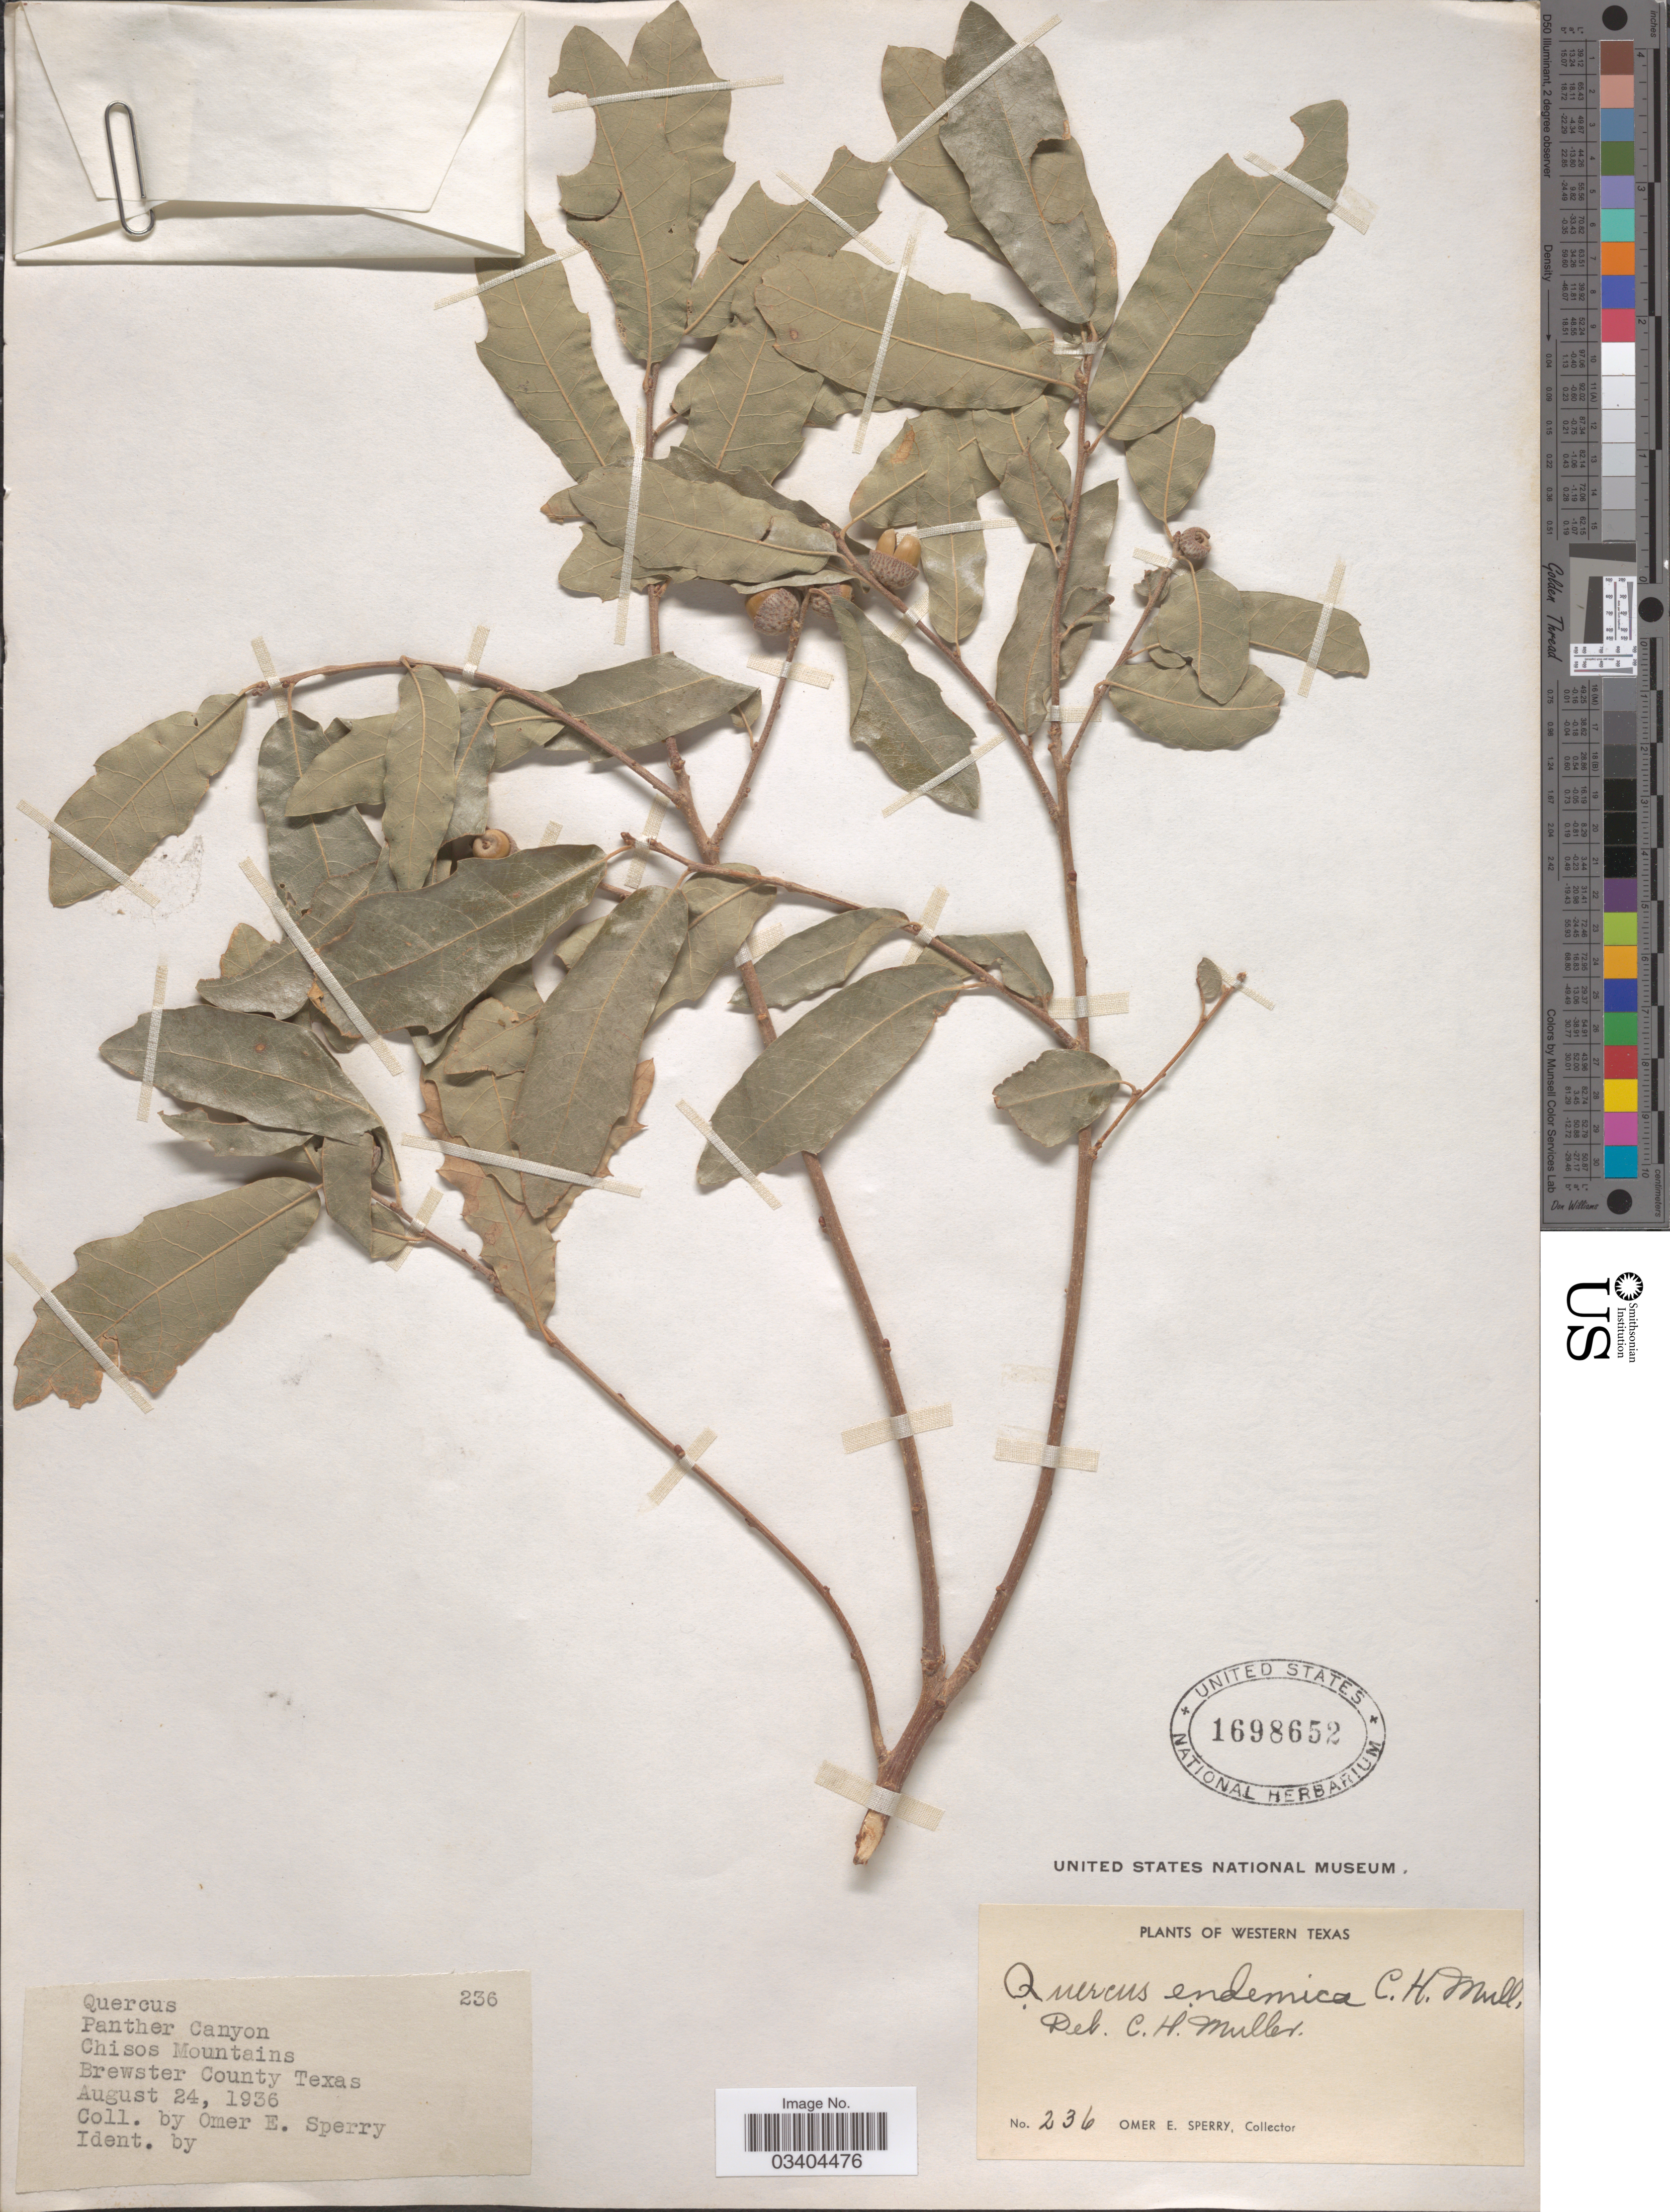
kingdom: Plantae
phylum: Tracheophyta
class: Magnoliopsida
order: Fagales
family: Fagaceae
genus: Quercus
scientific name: Quercus endemica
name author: C.H. Müll.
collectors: O. E. Sperry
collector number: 236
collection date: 1936-08-24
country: United States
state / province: Texas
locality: Panther Canyon. Chisos Mountains. Brewster County.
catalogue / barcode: US 1698652